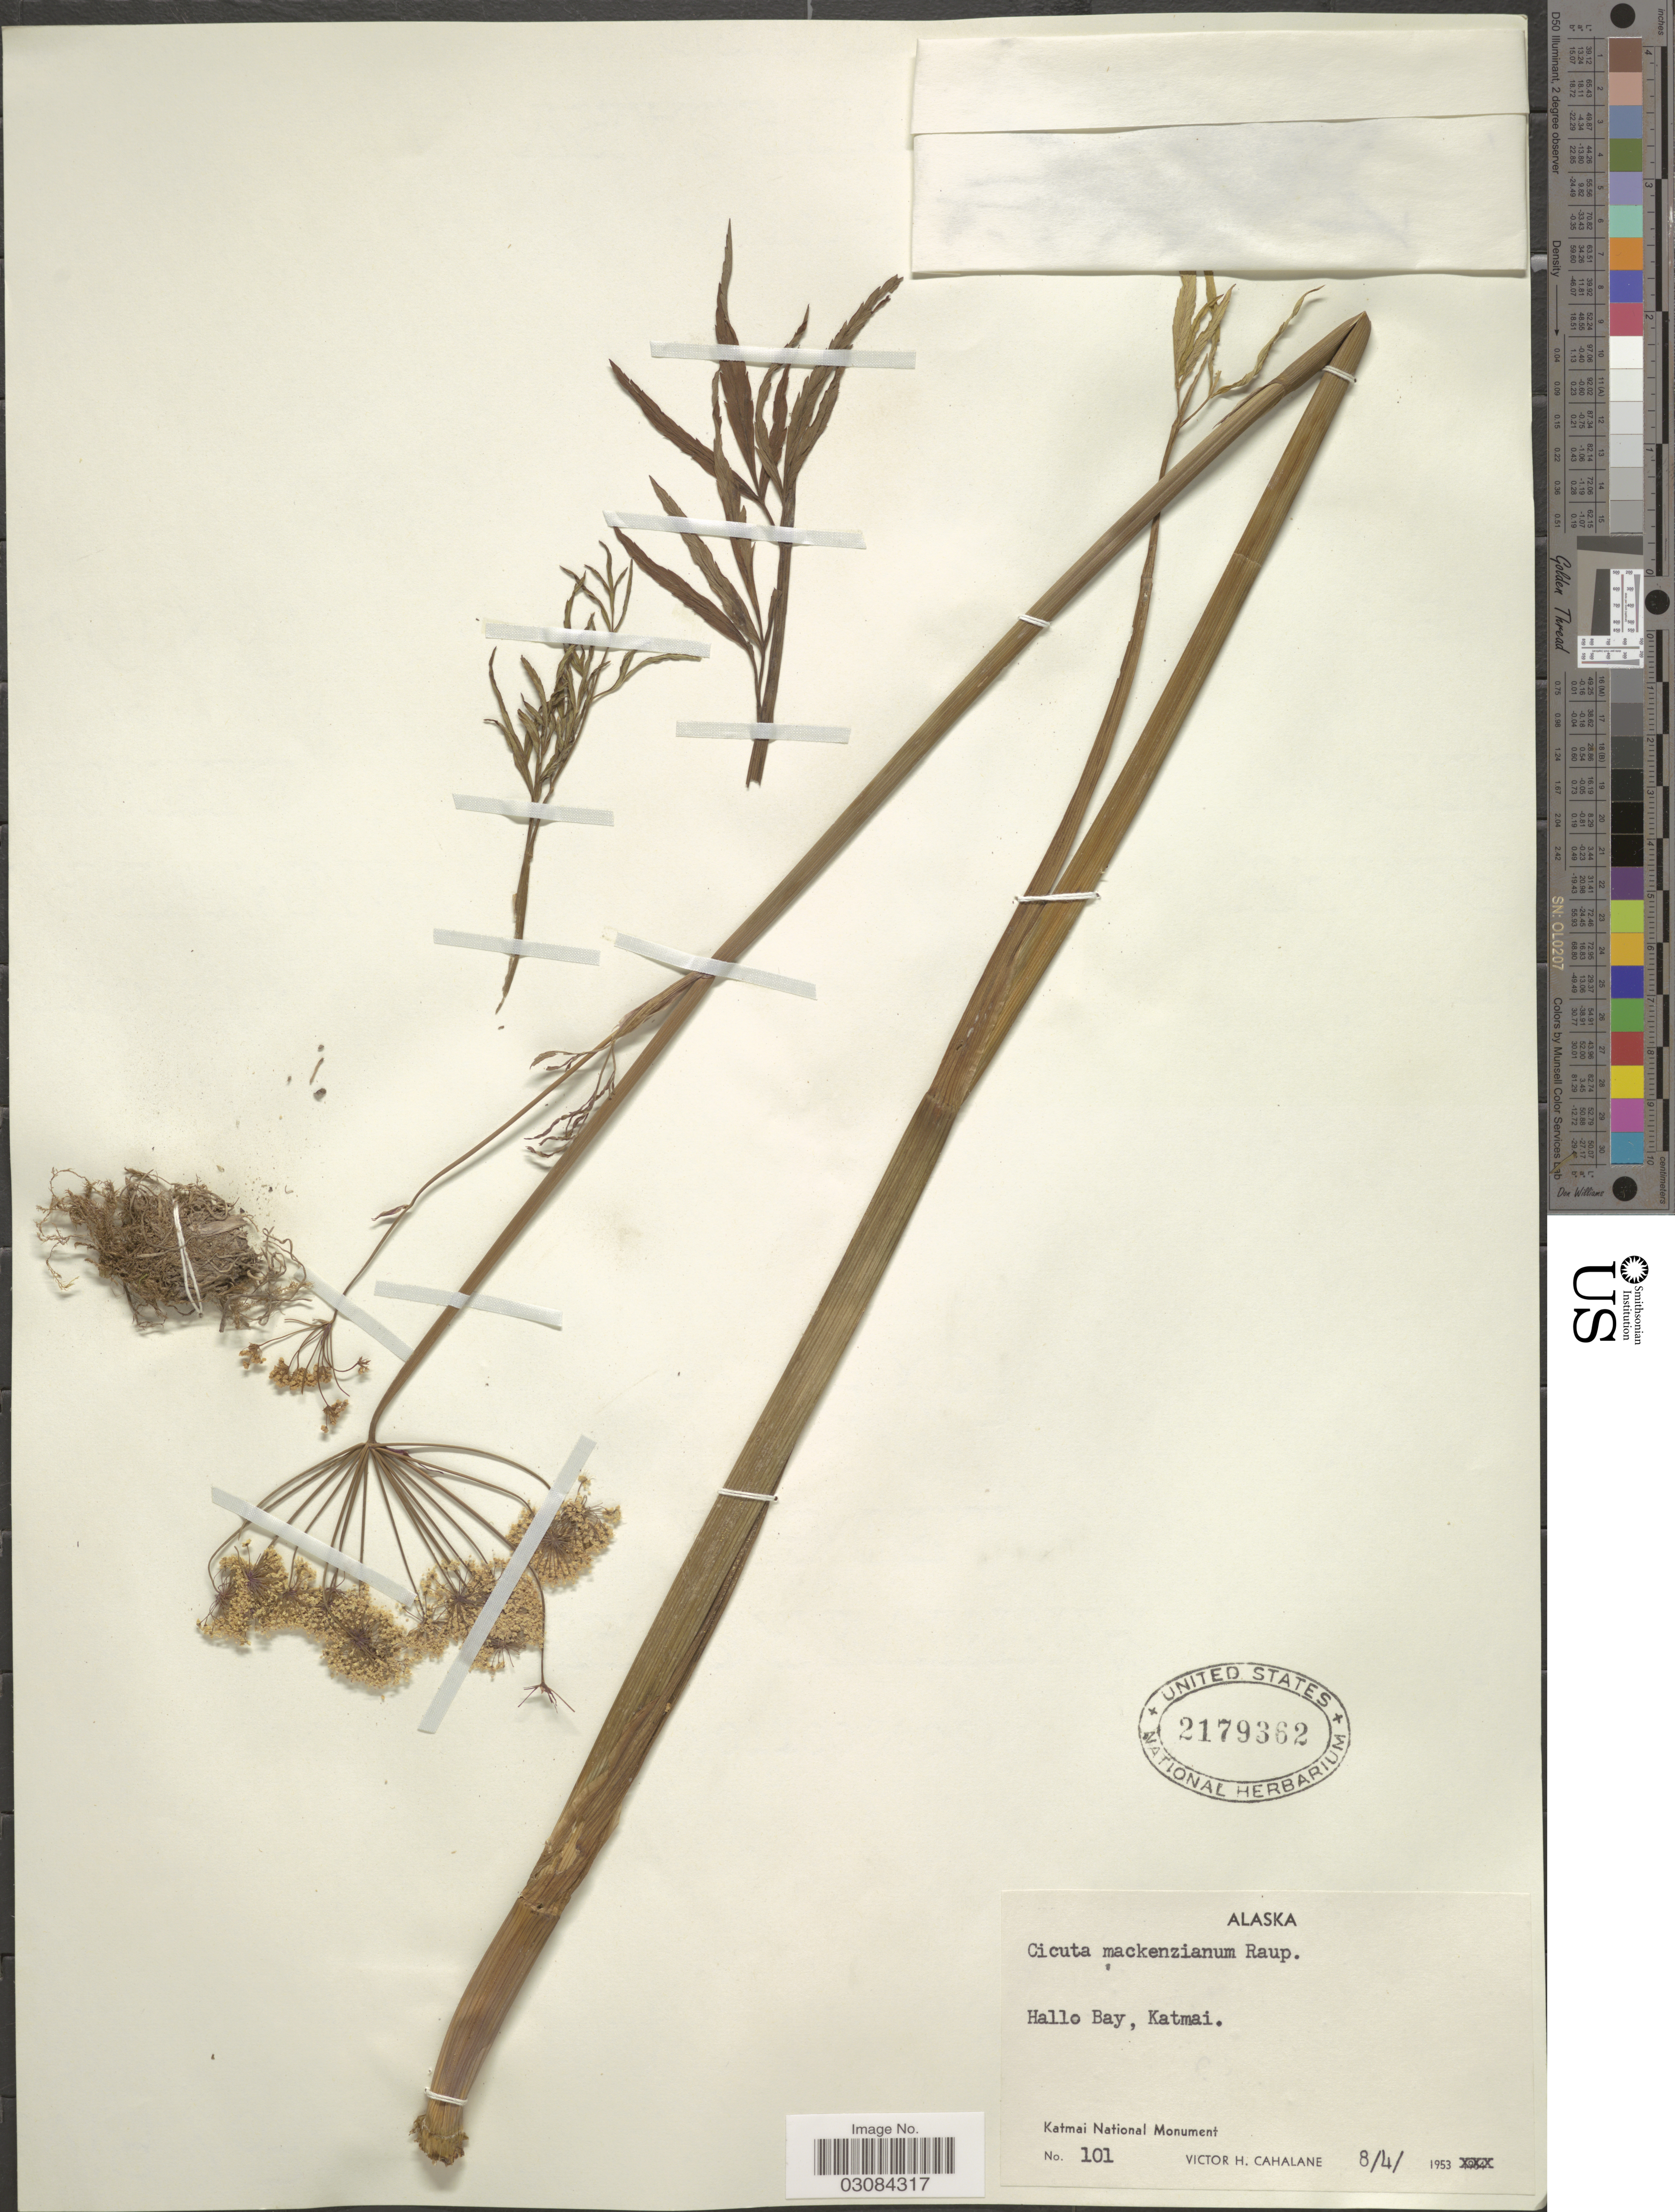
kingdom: Plantae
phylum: Tracheophyta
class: Magnoliopsida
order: Apiales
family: Apiaceae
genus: Cicuta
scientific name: Cicuta mackenzieana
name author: Raup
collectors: V. Cahalane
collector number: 101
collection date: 1953-08-04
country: United States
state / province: Alaska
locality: Hallo Bay, Katmai.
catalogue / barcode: US 2179362